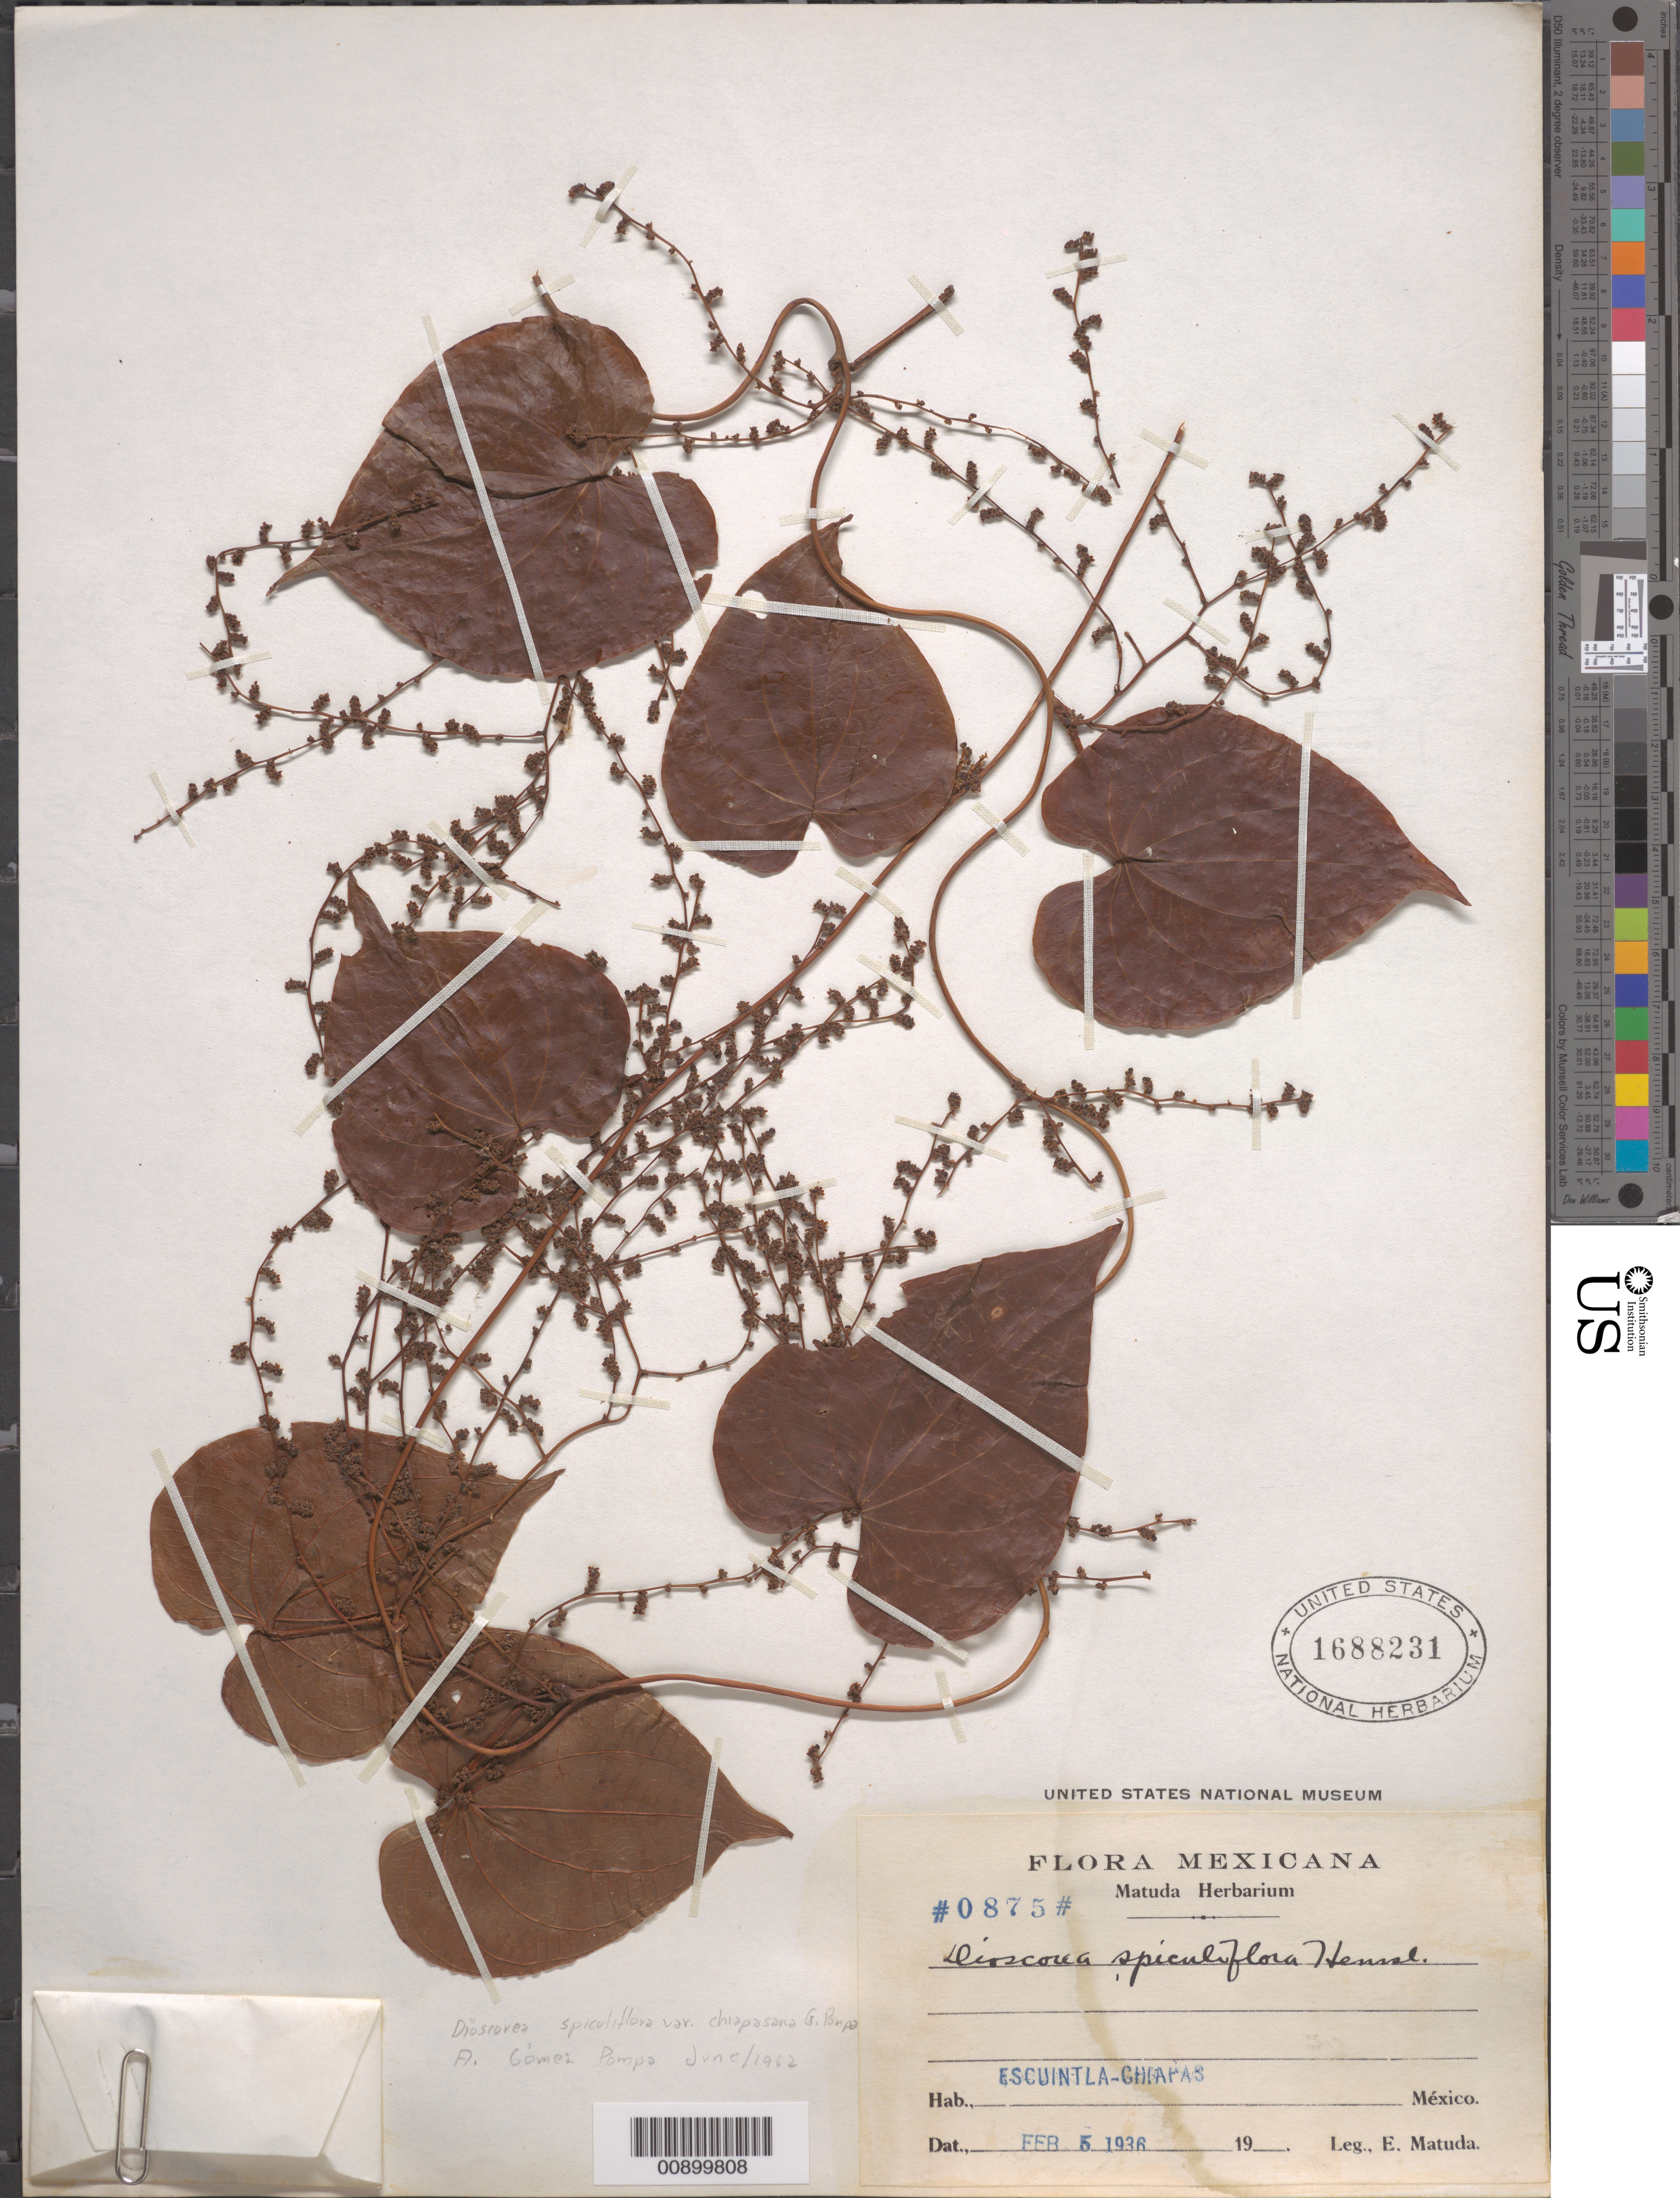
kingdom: Plantae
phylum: Tracheophyta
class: Liliopsida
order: Dioscoreales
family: Dioscoreaceae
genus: Dioscorea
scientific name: Dioscorea spiculiflora var. chiapasana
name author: Gómez Pompa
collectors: E. Matuda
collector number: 0875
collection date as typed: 05 Feb 1936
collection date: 1936-02-05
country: Mexico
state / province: Chiapas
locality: Escuintla, Chiapas.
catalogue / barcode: US 1688231